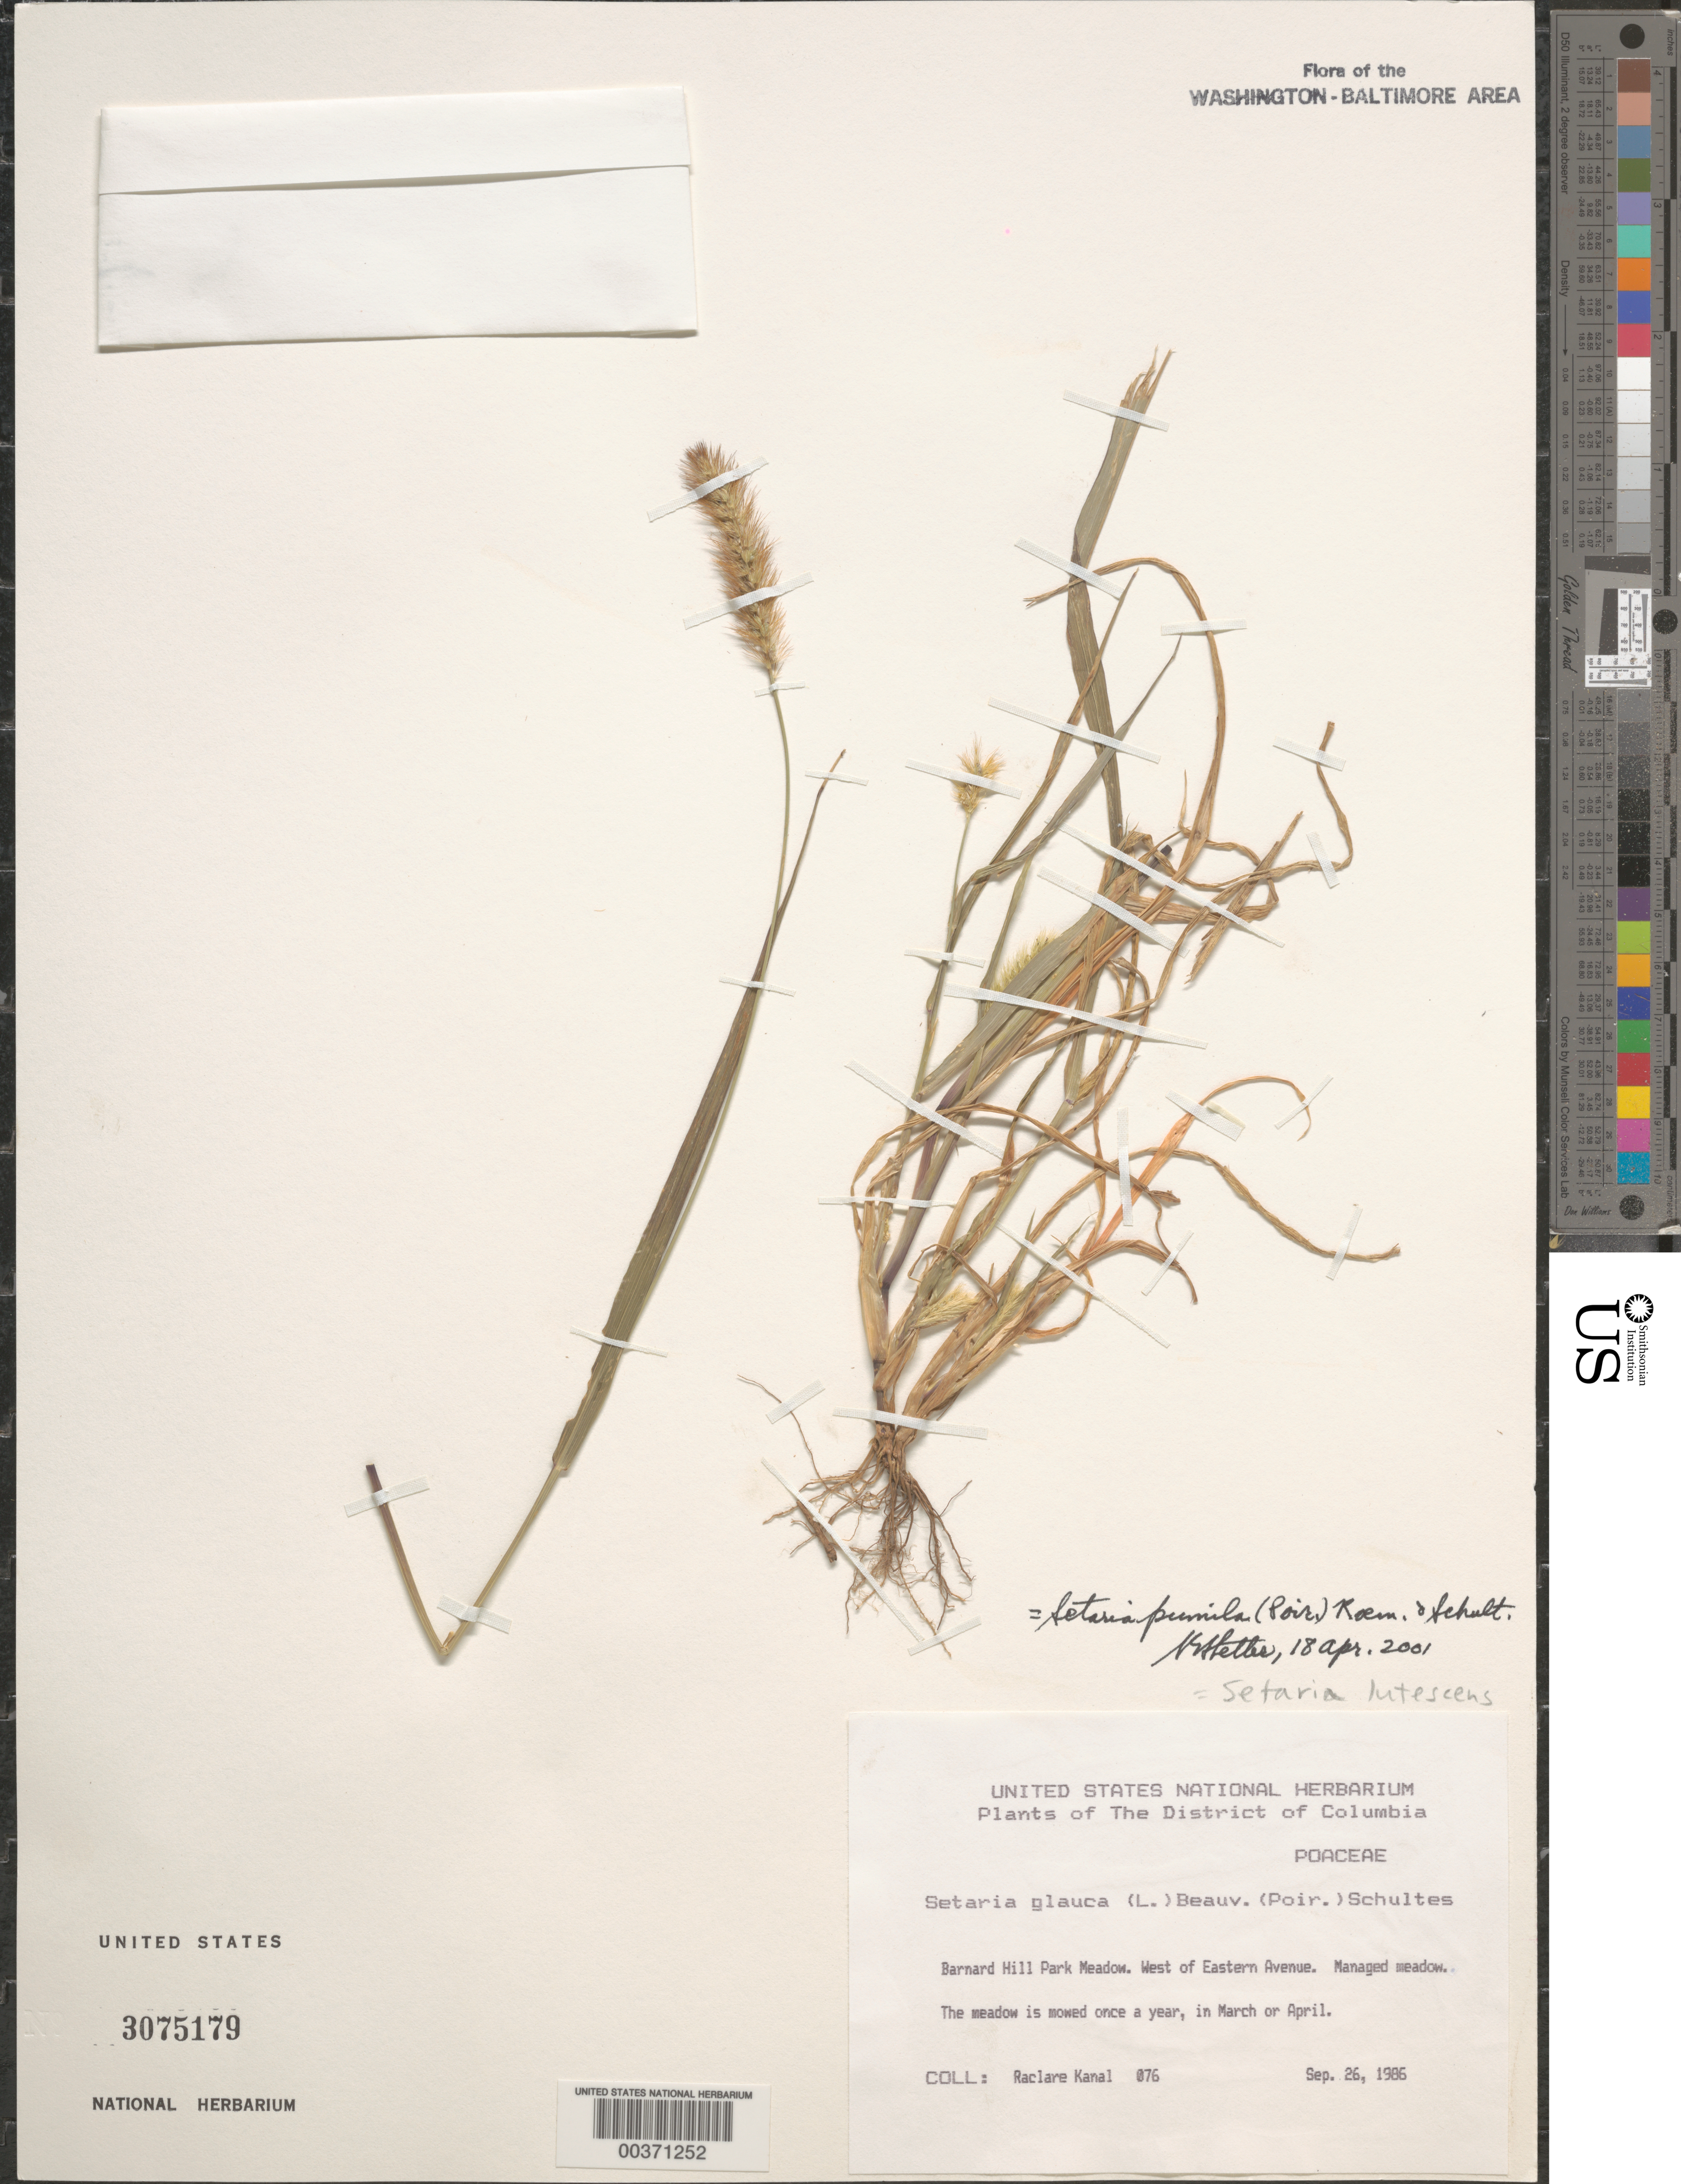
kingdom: Plantae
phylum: Tracheophyta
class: Liliopsida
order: Poales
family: Poaceae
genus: Setaria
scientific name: Setaria pumila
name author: (Poir.) Roem. & Schult.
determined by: Shetler, Stanwyn G., (US), NMNH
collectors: R. Kanal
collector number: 076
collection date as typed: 26 Sep 1986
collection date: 1986-09-26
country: United States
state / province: District of Columbia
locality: Barnard Hill Park meadow, W of Eastern Ave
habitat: Managed meadow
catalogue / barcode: US 3075179